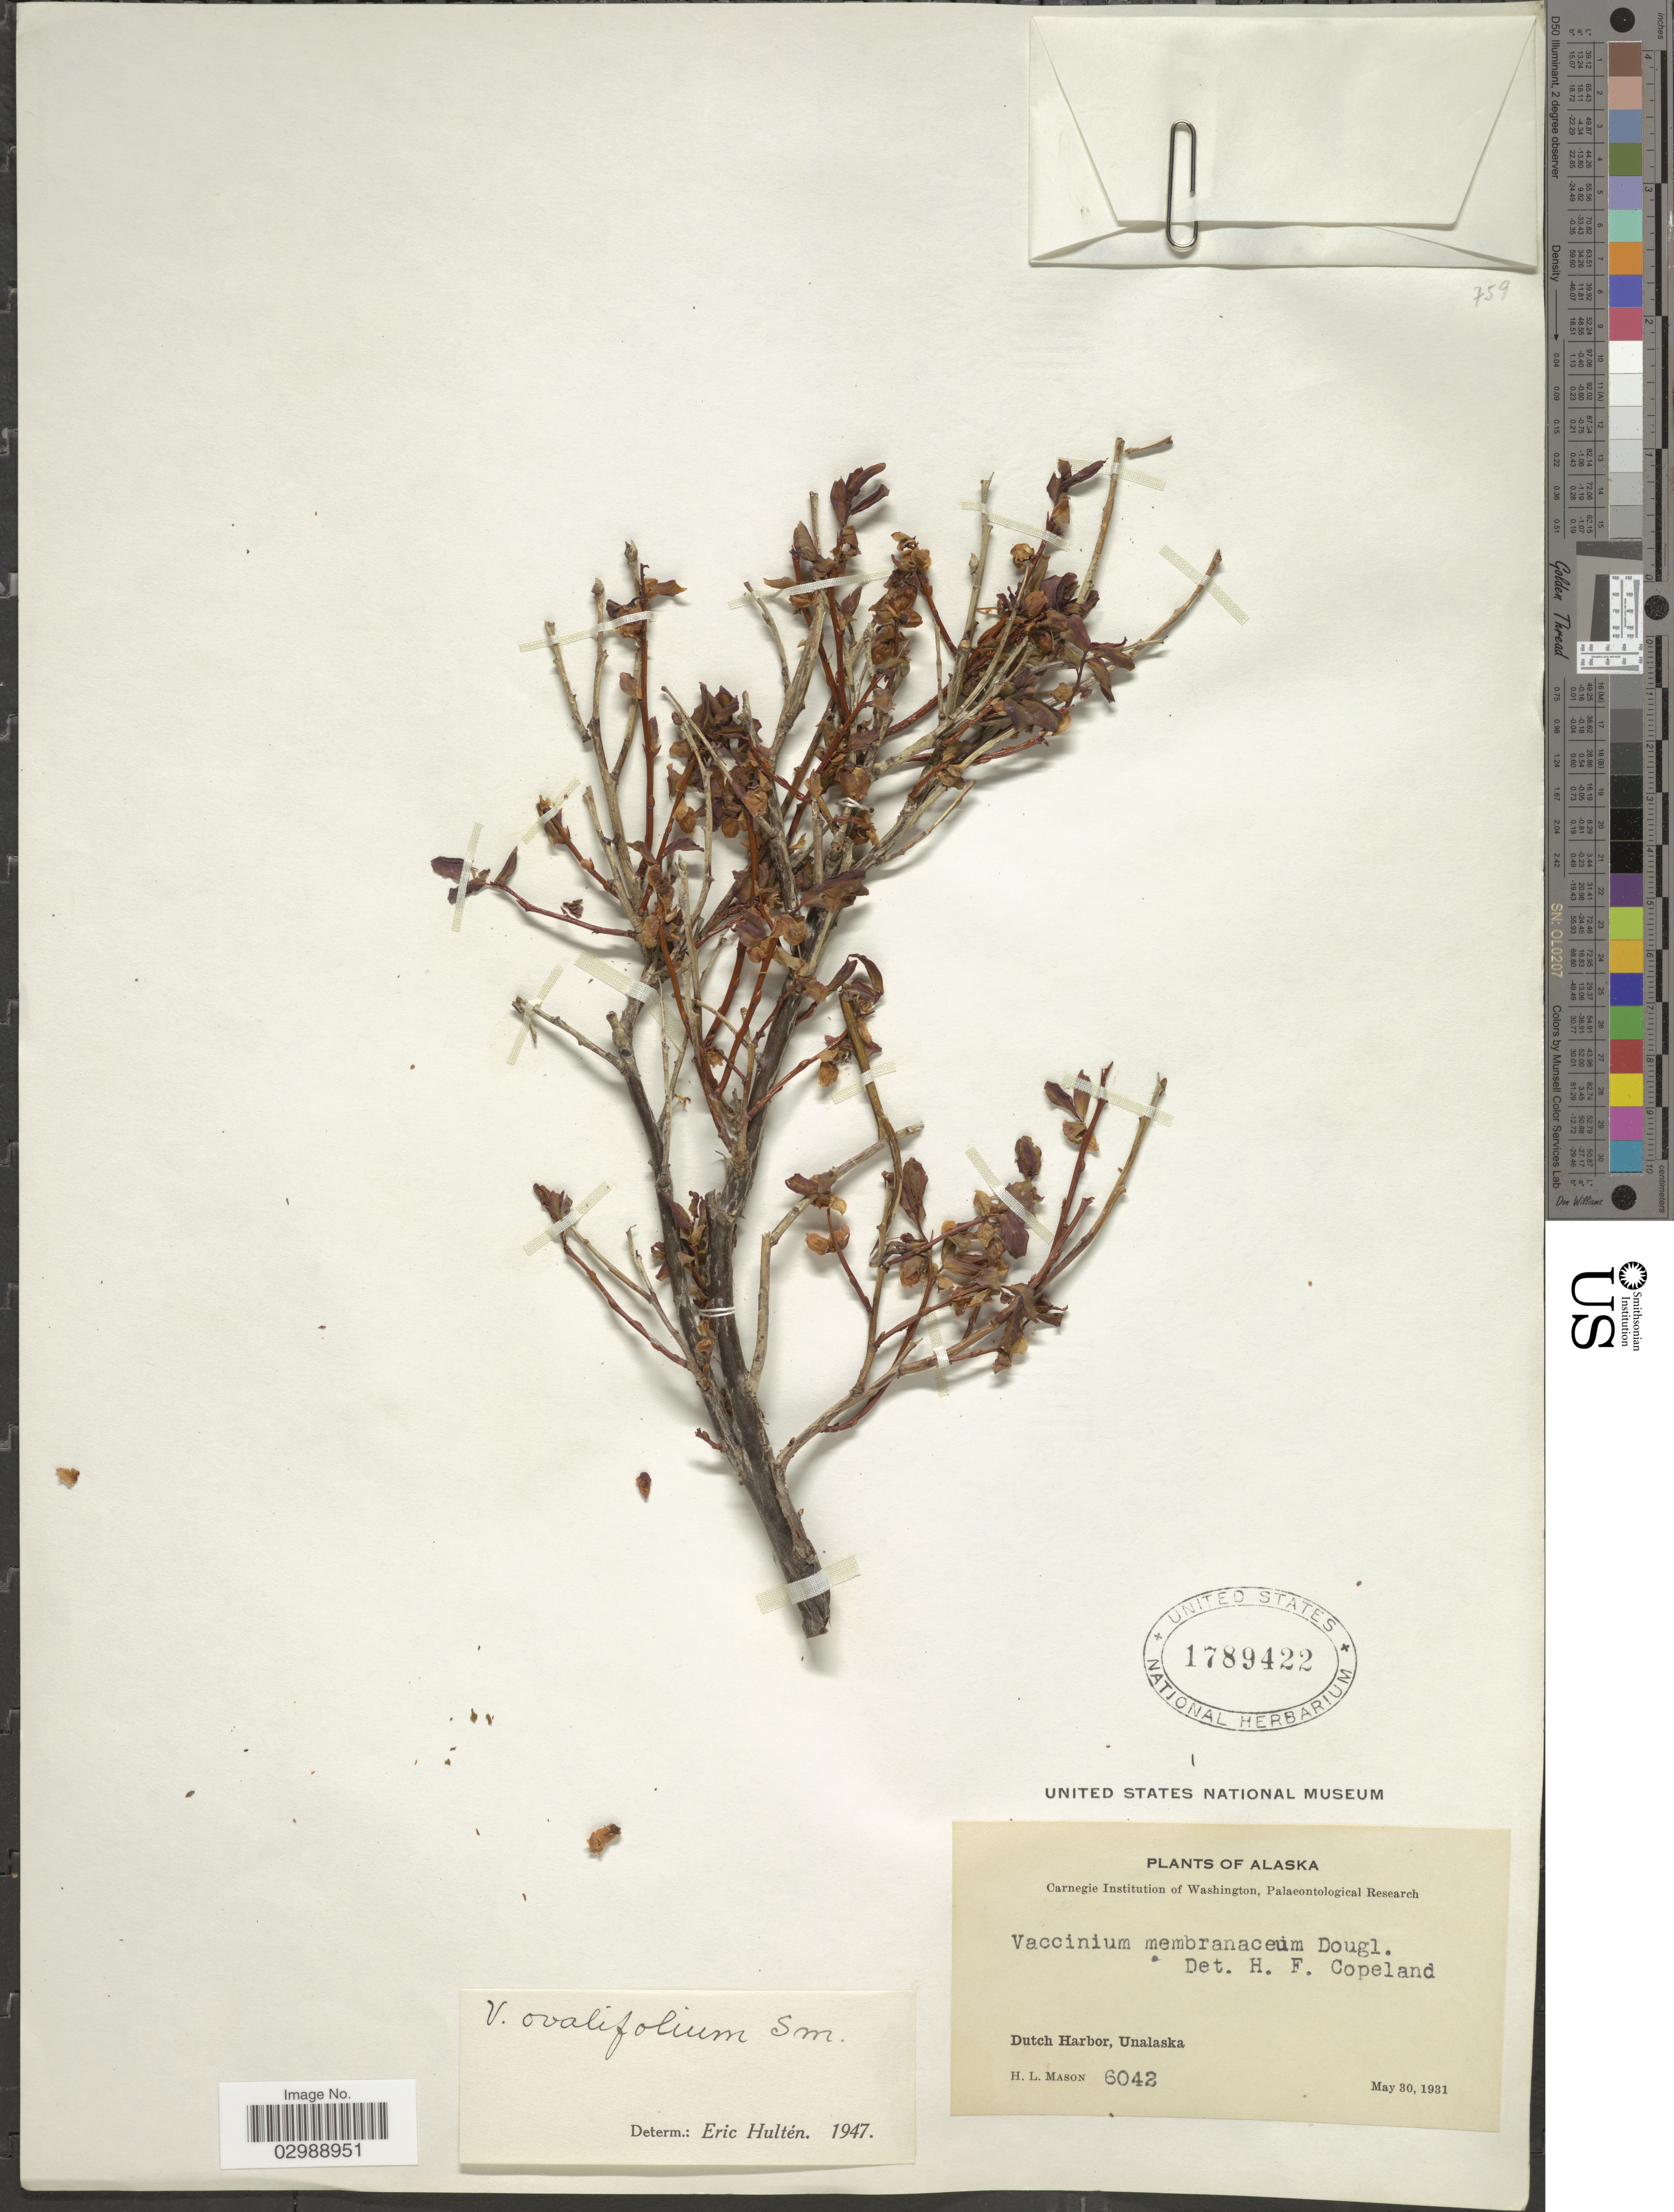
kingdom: Plantae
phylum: Tracheophyta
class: Magnoliopsida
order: Ericales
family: Ericaceae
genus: Vaccinium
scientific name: Vaccinium ovalifolium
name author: Sm.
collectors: H. L. Mason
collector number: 6042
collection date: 1931-05-30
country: United States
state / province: Alaska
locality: Dutch Harbor, Unalaska.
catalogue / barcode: US 1789422